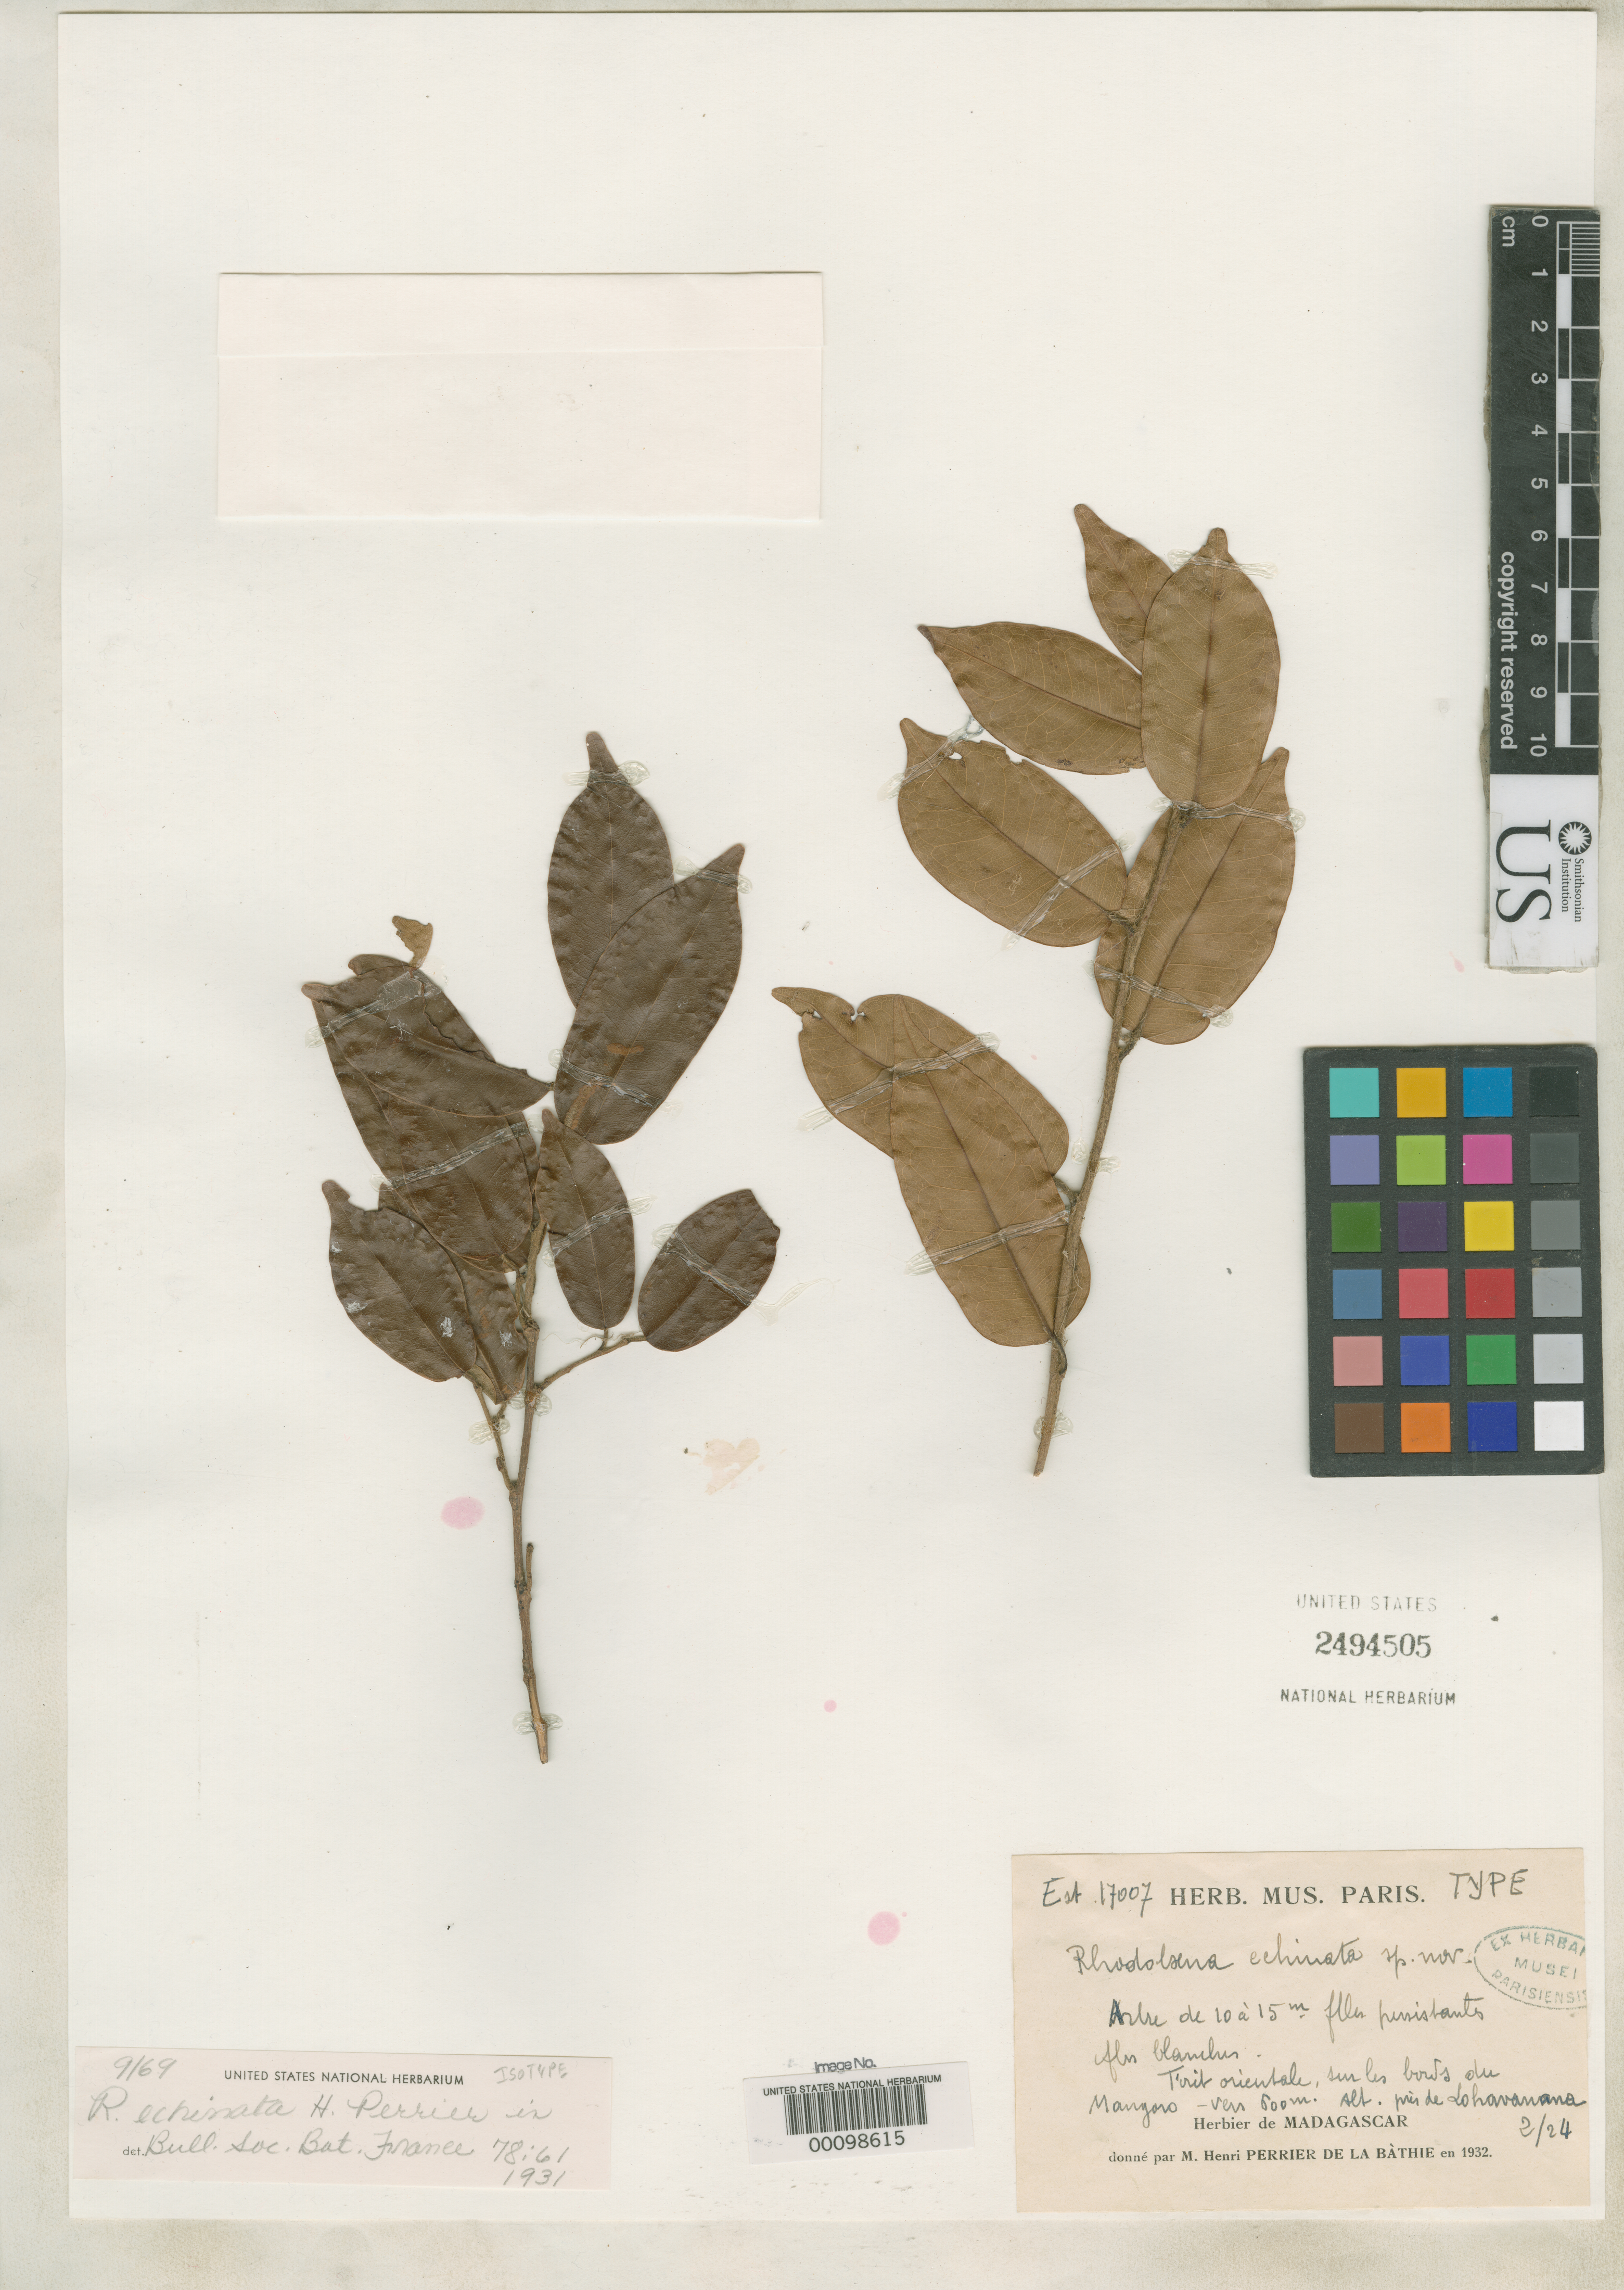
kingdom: Plantae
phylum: Tracheophyta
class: Magnoliopsida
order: Malvales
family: Sarcolaenaceae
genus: Rhodolaena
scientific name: Rhodolaena echinata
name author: H. Perrier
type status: Isotype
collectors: H. Perrier de la Bâthie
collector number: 17007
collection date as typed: Feb 1924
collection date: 1924-02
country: Madagascar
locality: Lohavanana vicinity, Mangoro River.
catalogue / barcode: US 2494505